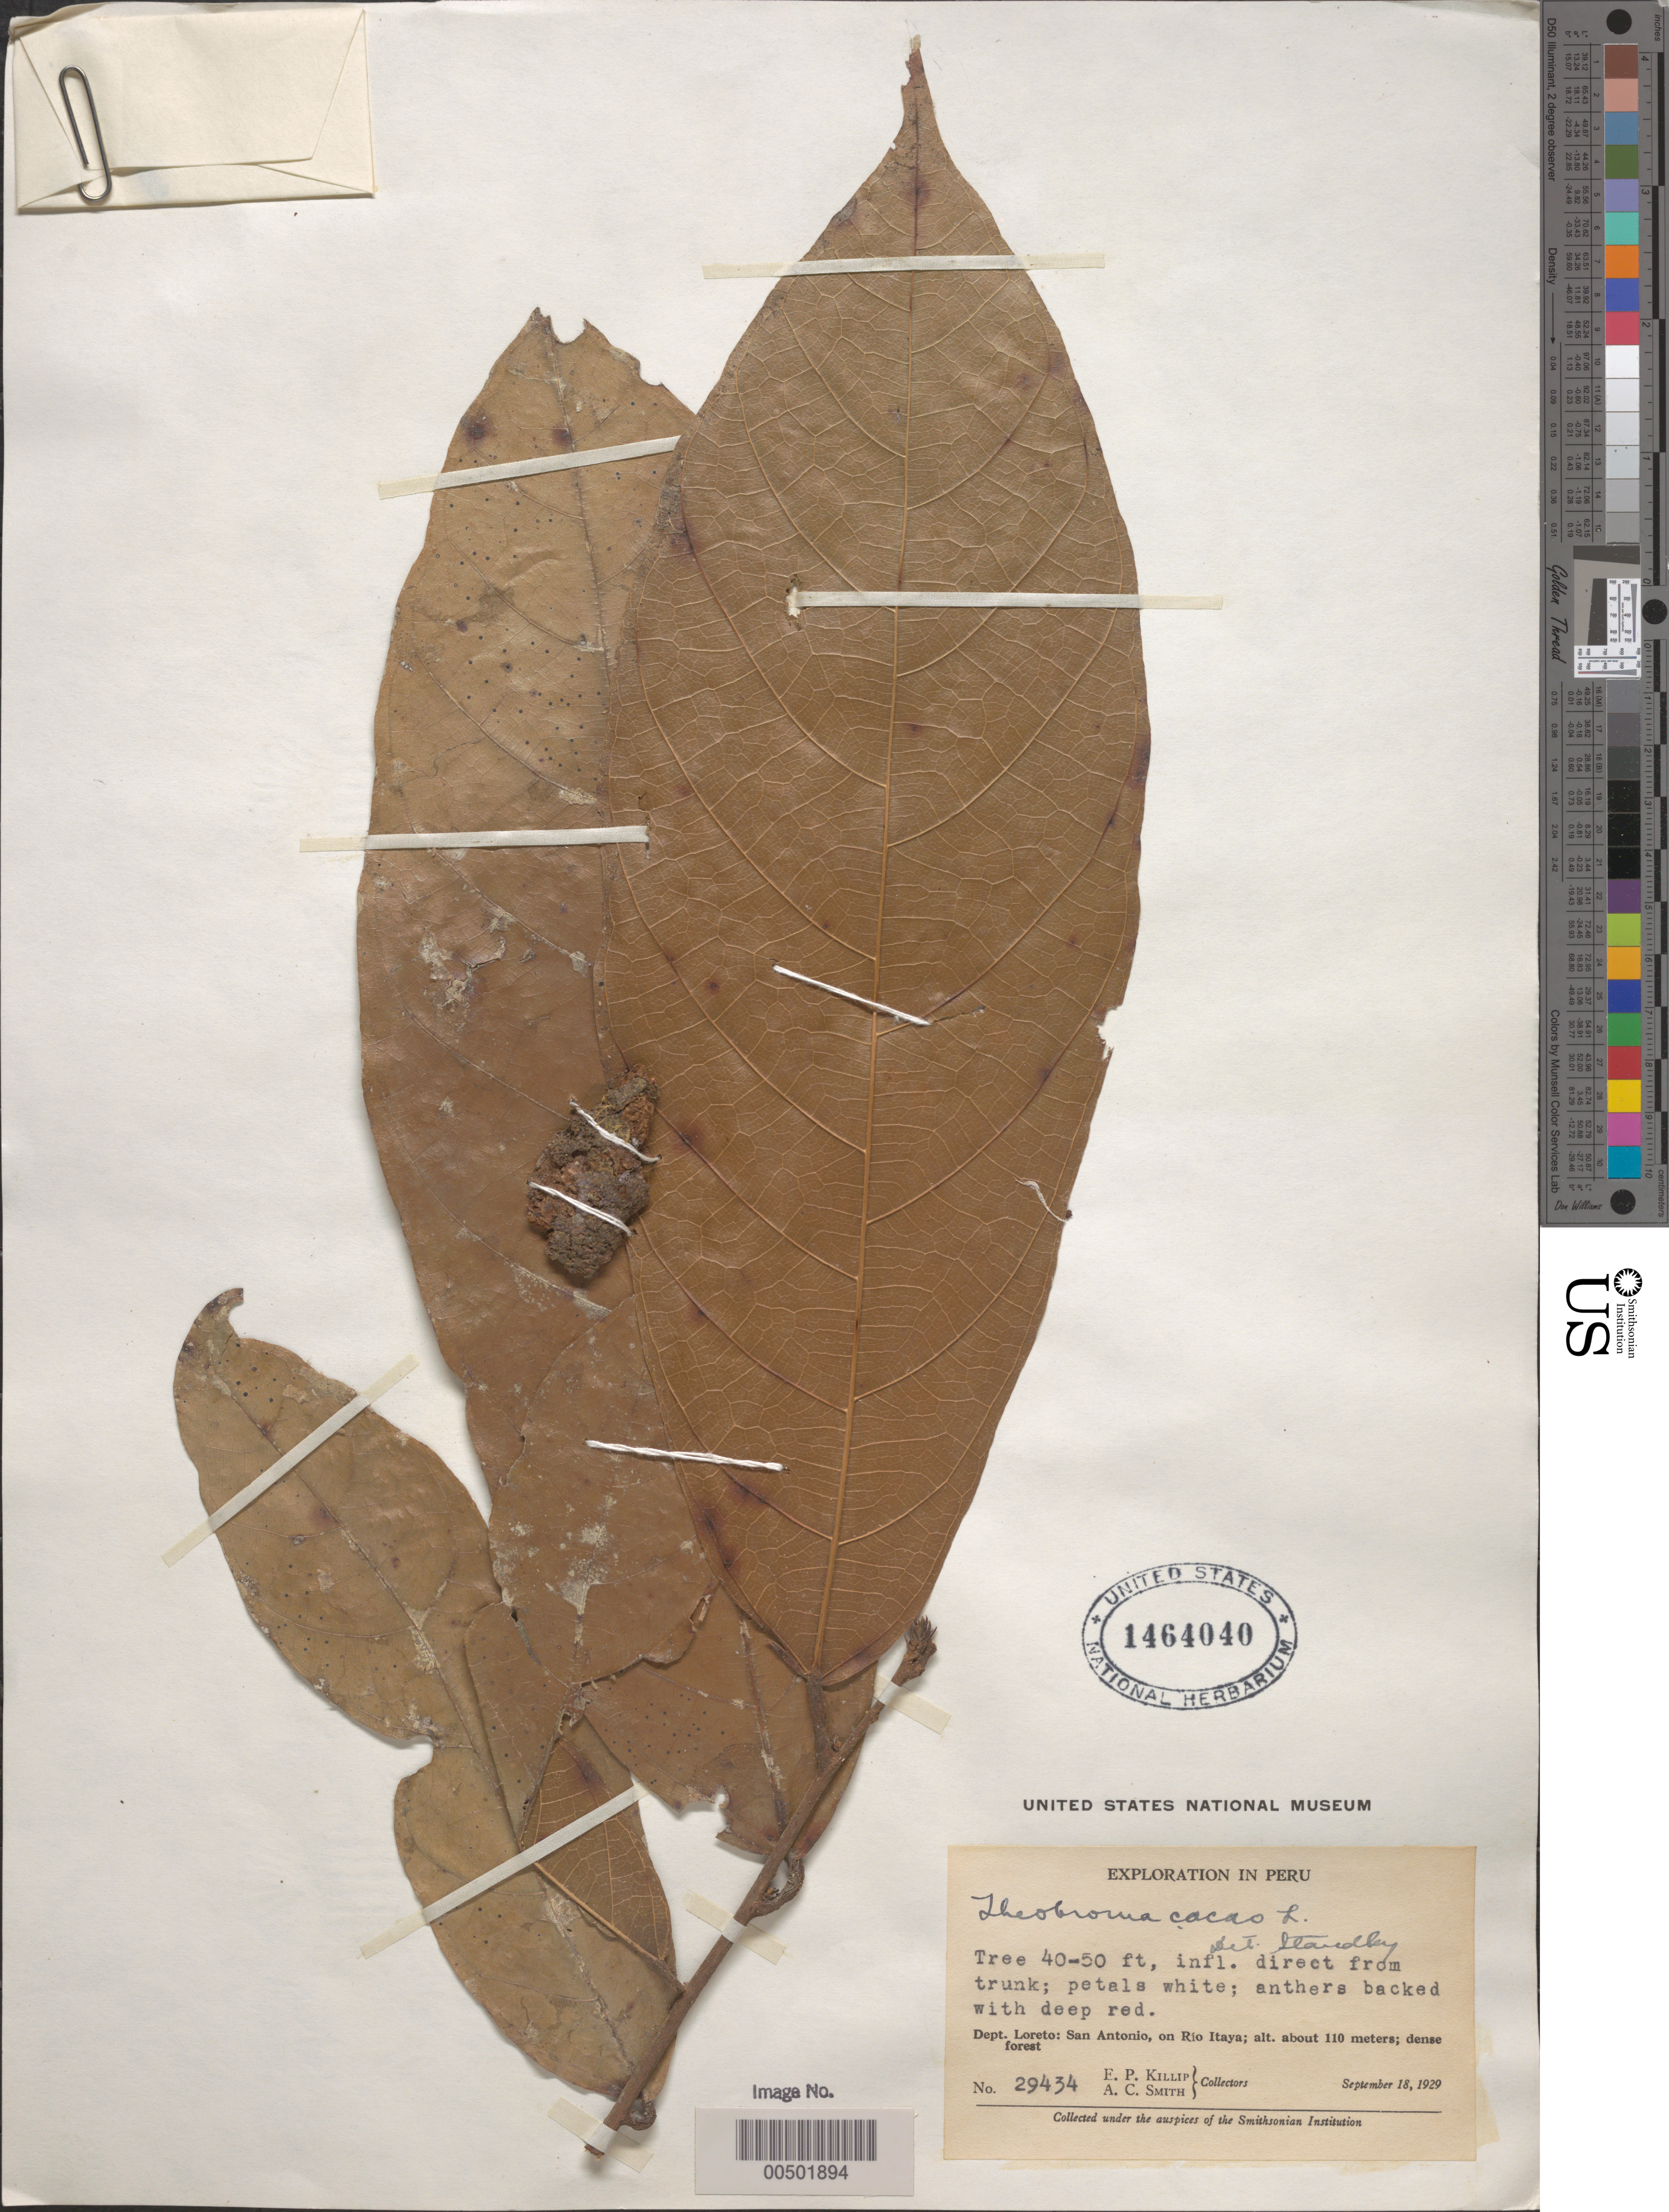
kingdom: Plantae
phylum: Tracheophyta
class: Magnoliopsida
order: Malvales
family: Malvaceae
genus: Theobroma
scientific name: Theobroma cacao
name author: L.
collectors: E. P. Killip & A. C. Smith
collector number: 29434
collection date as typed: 18 Sep 1929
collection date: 1929-09-18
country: Peru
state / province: Loreto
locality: San Antonio, on Río Itaya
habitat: Dense forest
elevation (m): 110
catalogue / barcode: US 1464040